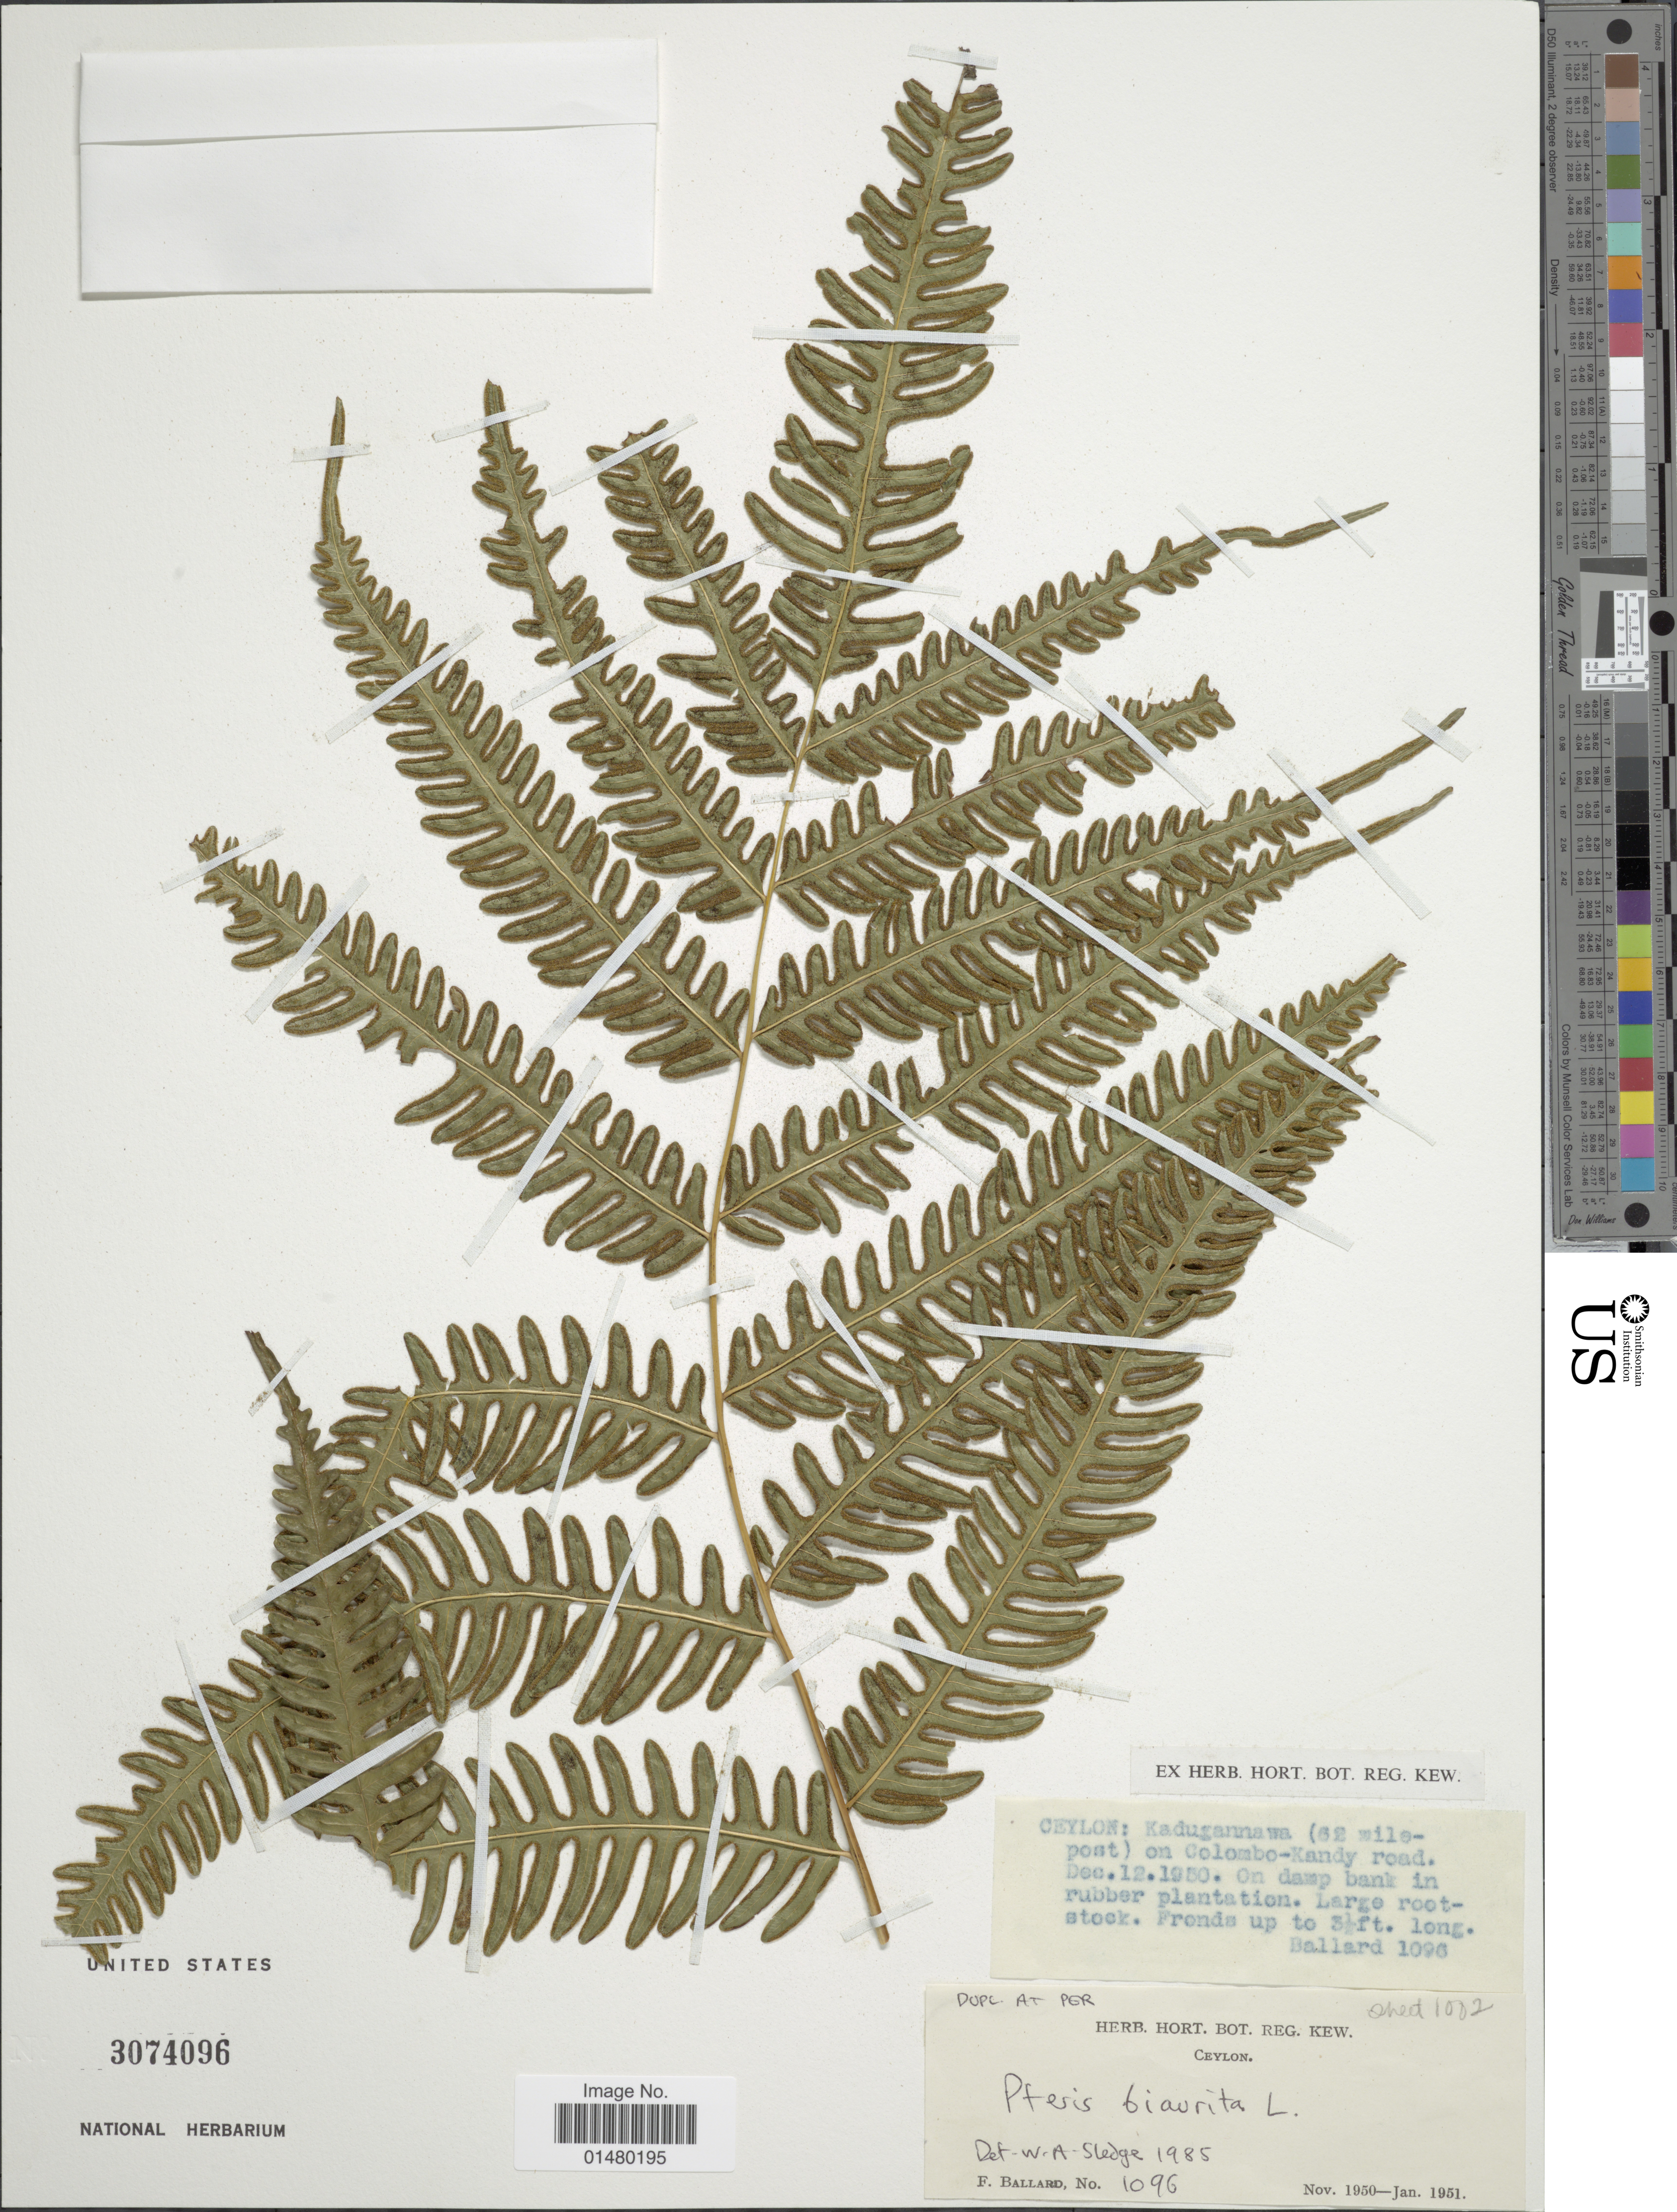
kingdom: Plantae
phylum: Tracheophyta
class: Polypodiopsida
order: Polypodiales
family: Pteridaceae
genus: Pteris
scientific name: Pteris biaurita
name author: L.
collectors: F. Ballard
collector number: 1096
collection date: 1950-12-12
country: Sri Lanka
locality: Kadugannawa (62 milpost) on Colombo-Kandy-road, Ceylon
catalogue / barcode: US 3074096